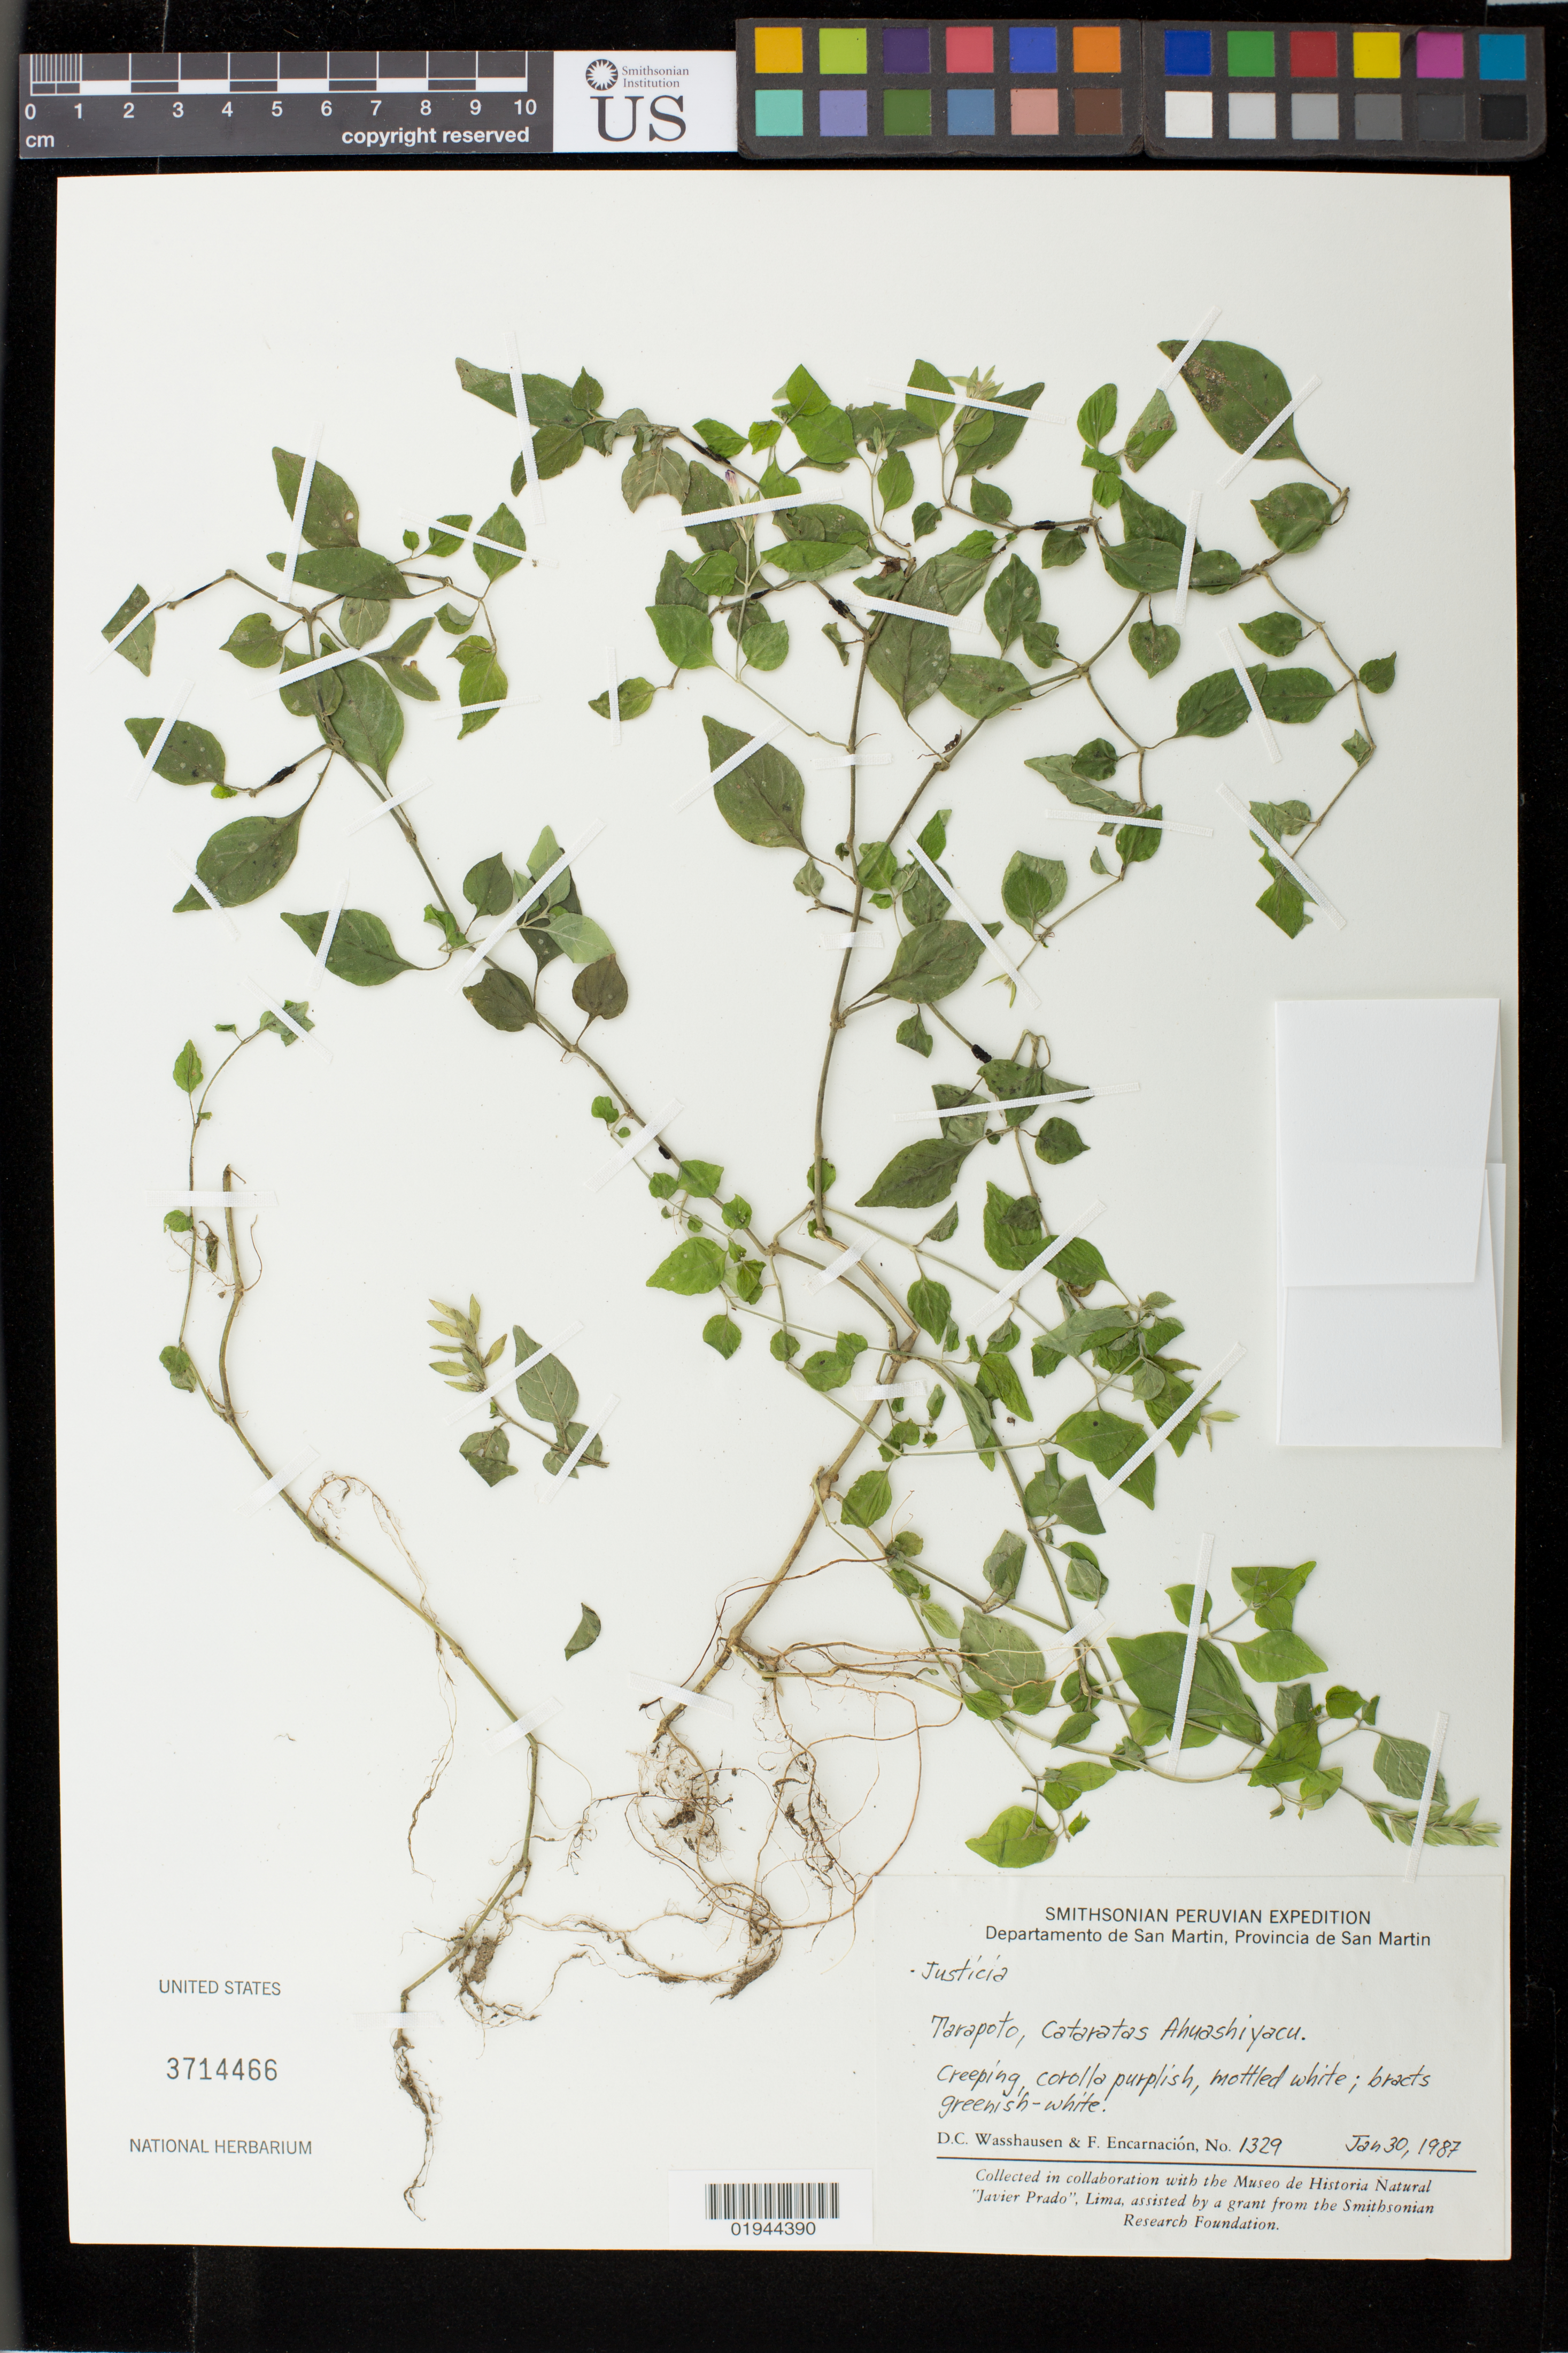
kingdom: Plantae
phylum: Tracheophyta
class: Magnoliopsida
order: Lamiales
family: Acanthaceae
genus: Justicia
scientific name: Justicia tarapotensis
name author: Lindau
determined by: Villanueva, Rosa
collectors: D. C. Wasshausen & F. Encarnación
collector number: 1329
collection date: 1987-01-30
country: Peru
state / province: San Martín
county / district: San Martín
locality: Tarapoto, Cataratas Ahuashiyacu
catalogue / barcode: US 3714466